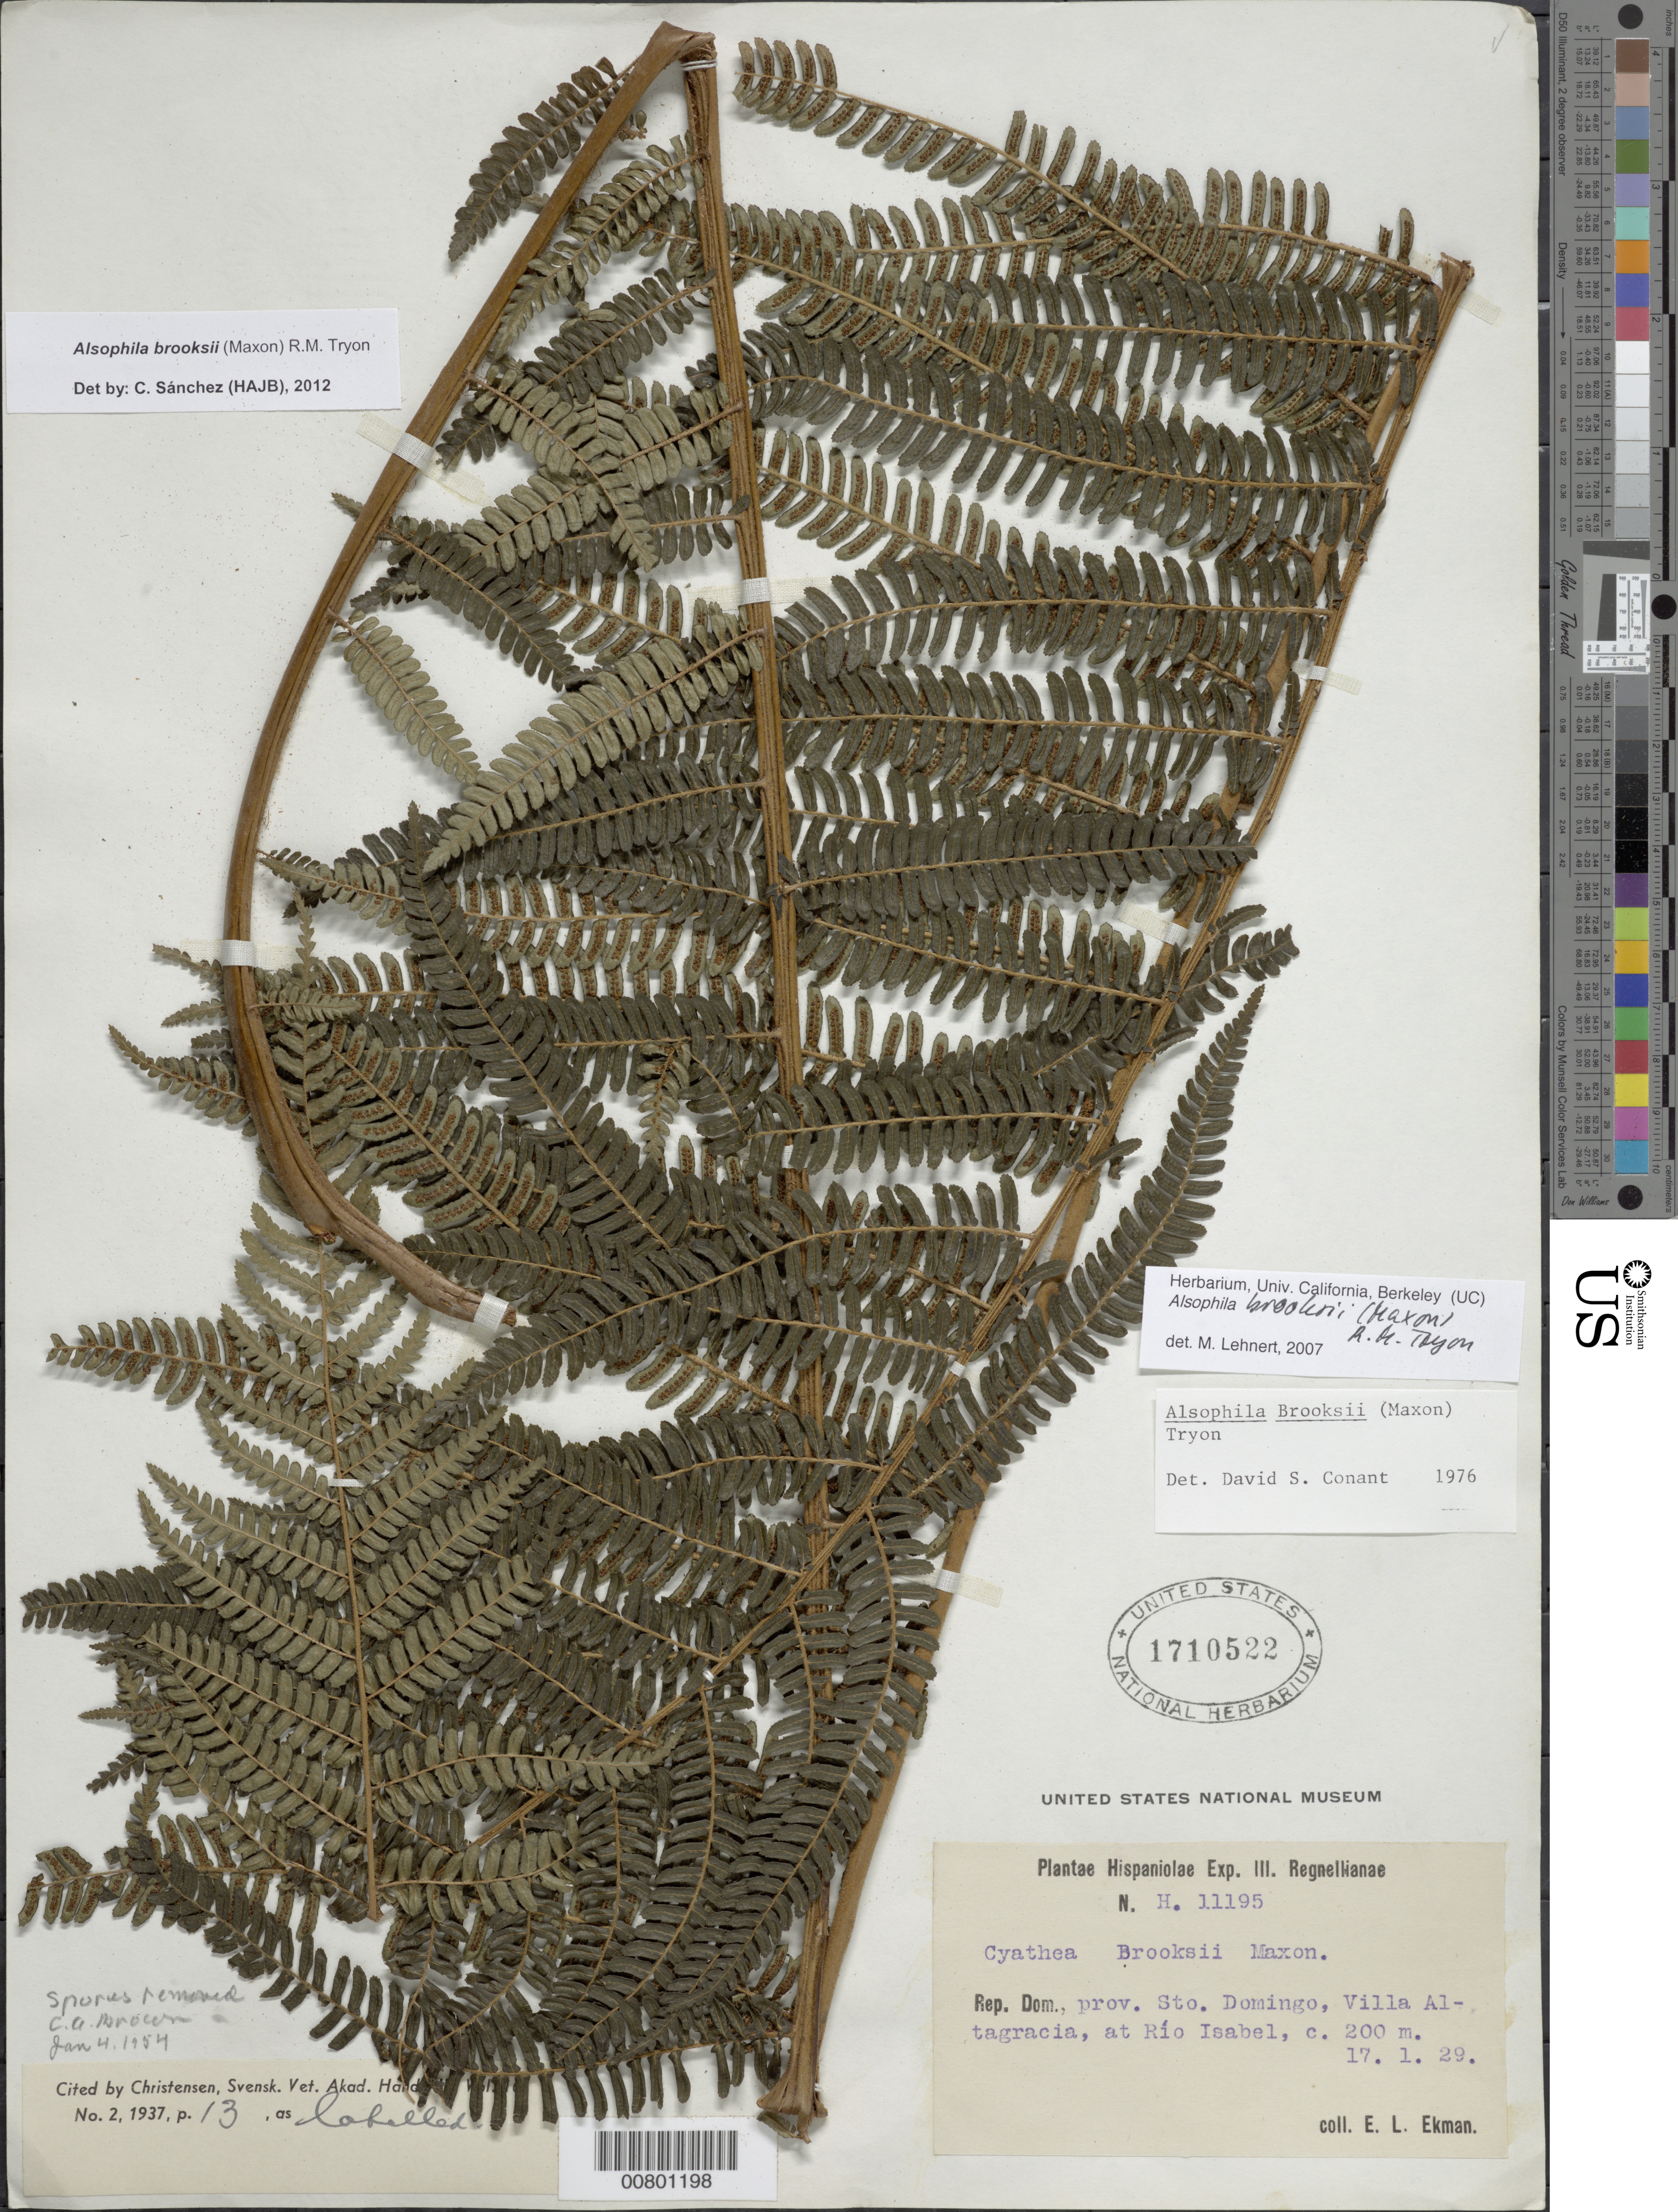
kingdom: Plantae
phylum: Tracheophyta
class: Polypodiopsida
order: Cyatheales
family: Cyatheaceae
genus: Alsophila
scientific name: Alsophila brooksii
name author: (Maxon) R.M. Tryon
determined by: Conant, D. S.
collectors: E. L. Ekman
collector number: H 11195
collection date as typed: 17 Jan 1929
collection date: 1929-01-17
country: Dominican Republic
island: Hispaniola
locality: Prov. Santo Domingo, Villa altagracia, at Río Isabel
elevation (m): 200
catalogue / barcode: US 1710522